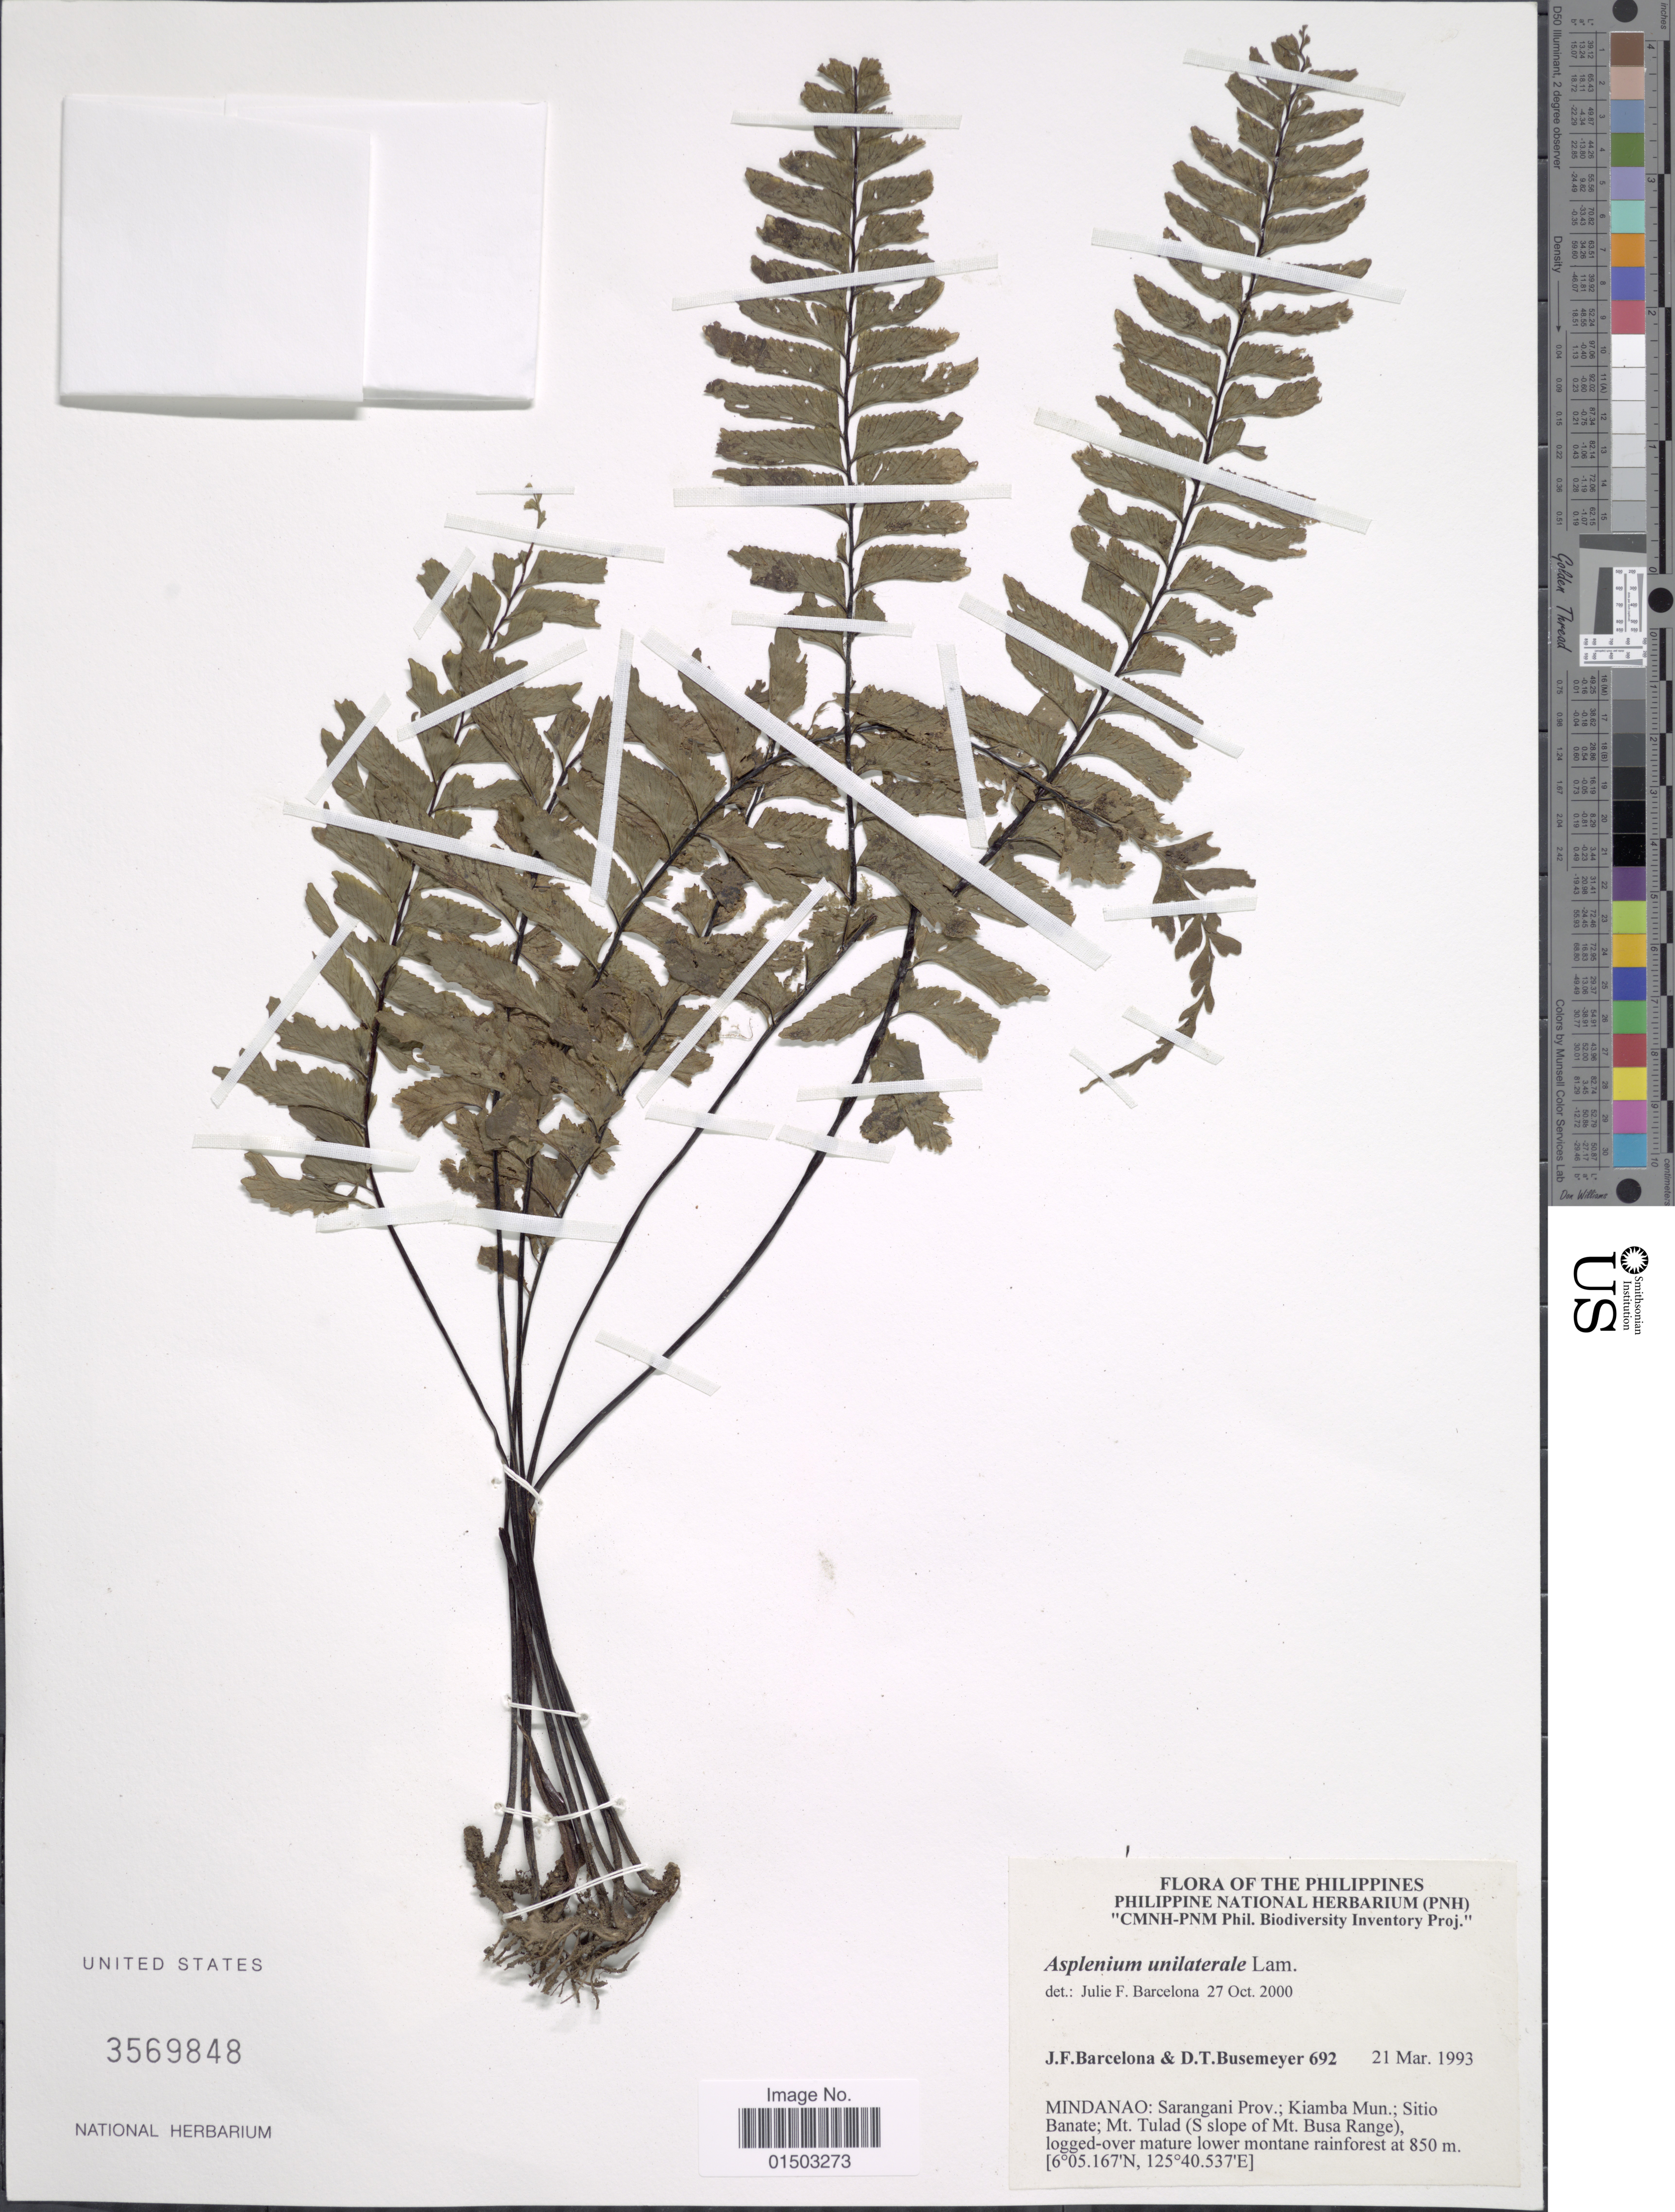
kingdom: Plantae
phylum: Tracheophyta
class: Polypodiopsida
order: Polypodiales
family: Aspleniaceae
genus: Hymenasplenium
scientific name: Hymenasplenium unilaterale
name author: (Lam.) Hayata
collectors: J. F. Barcelona & D. Busemeyer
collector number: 692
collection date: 1993-03-21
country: Philippines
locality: Philippines, Mindanao: Sarangani Prov.; Kiamba Mun.; Sitio Banate; Mt. Talud (S slope of Mt. Busa Range).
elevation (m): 850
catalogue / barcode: US 3569848